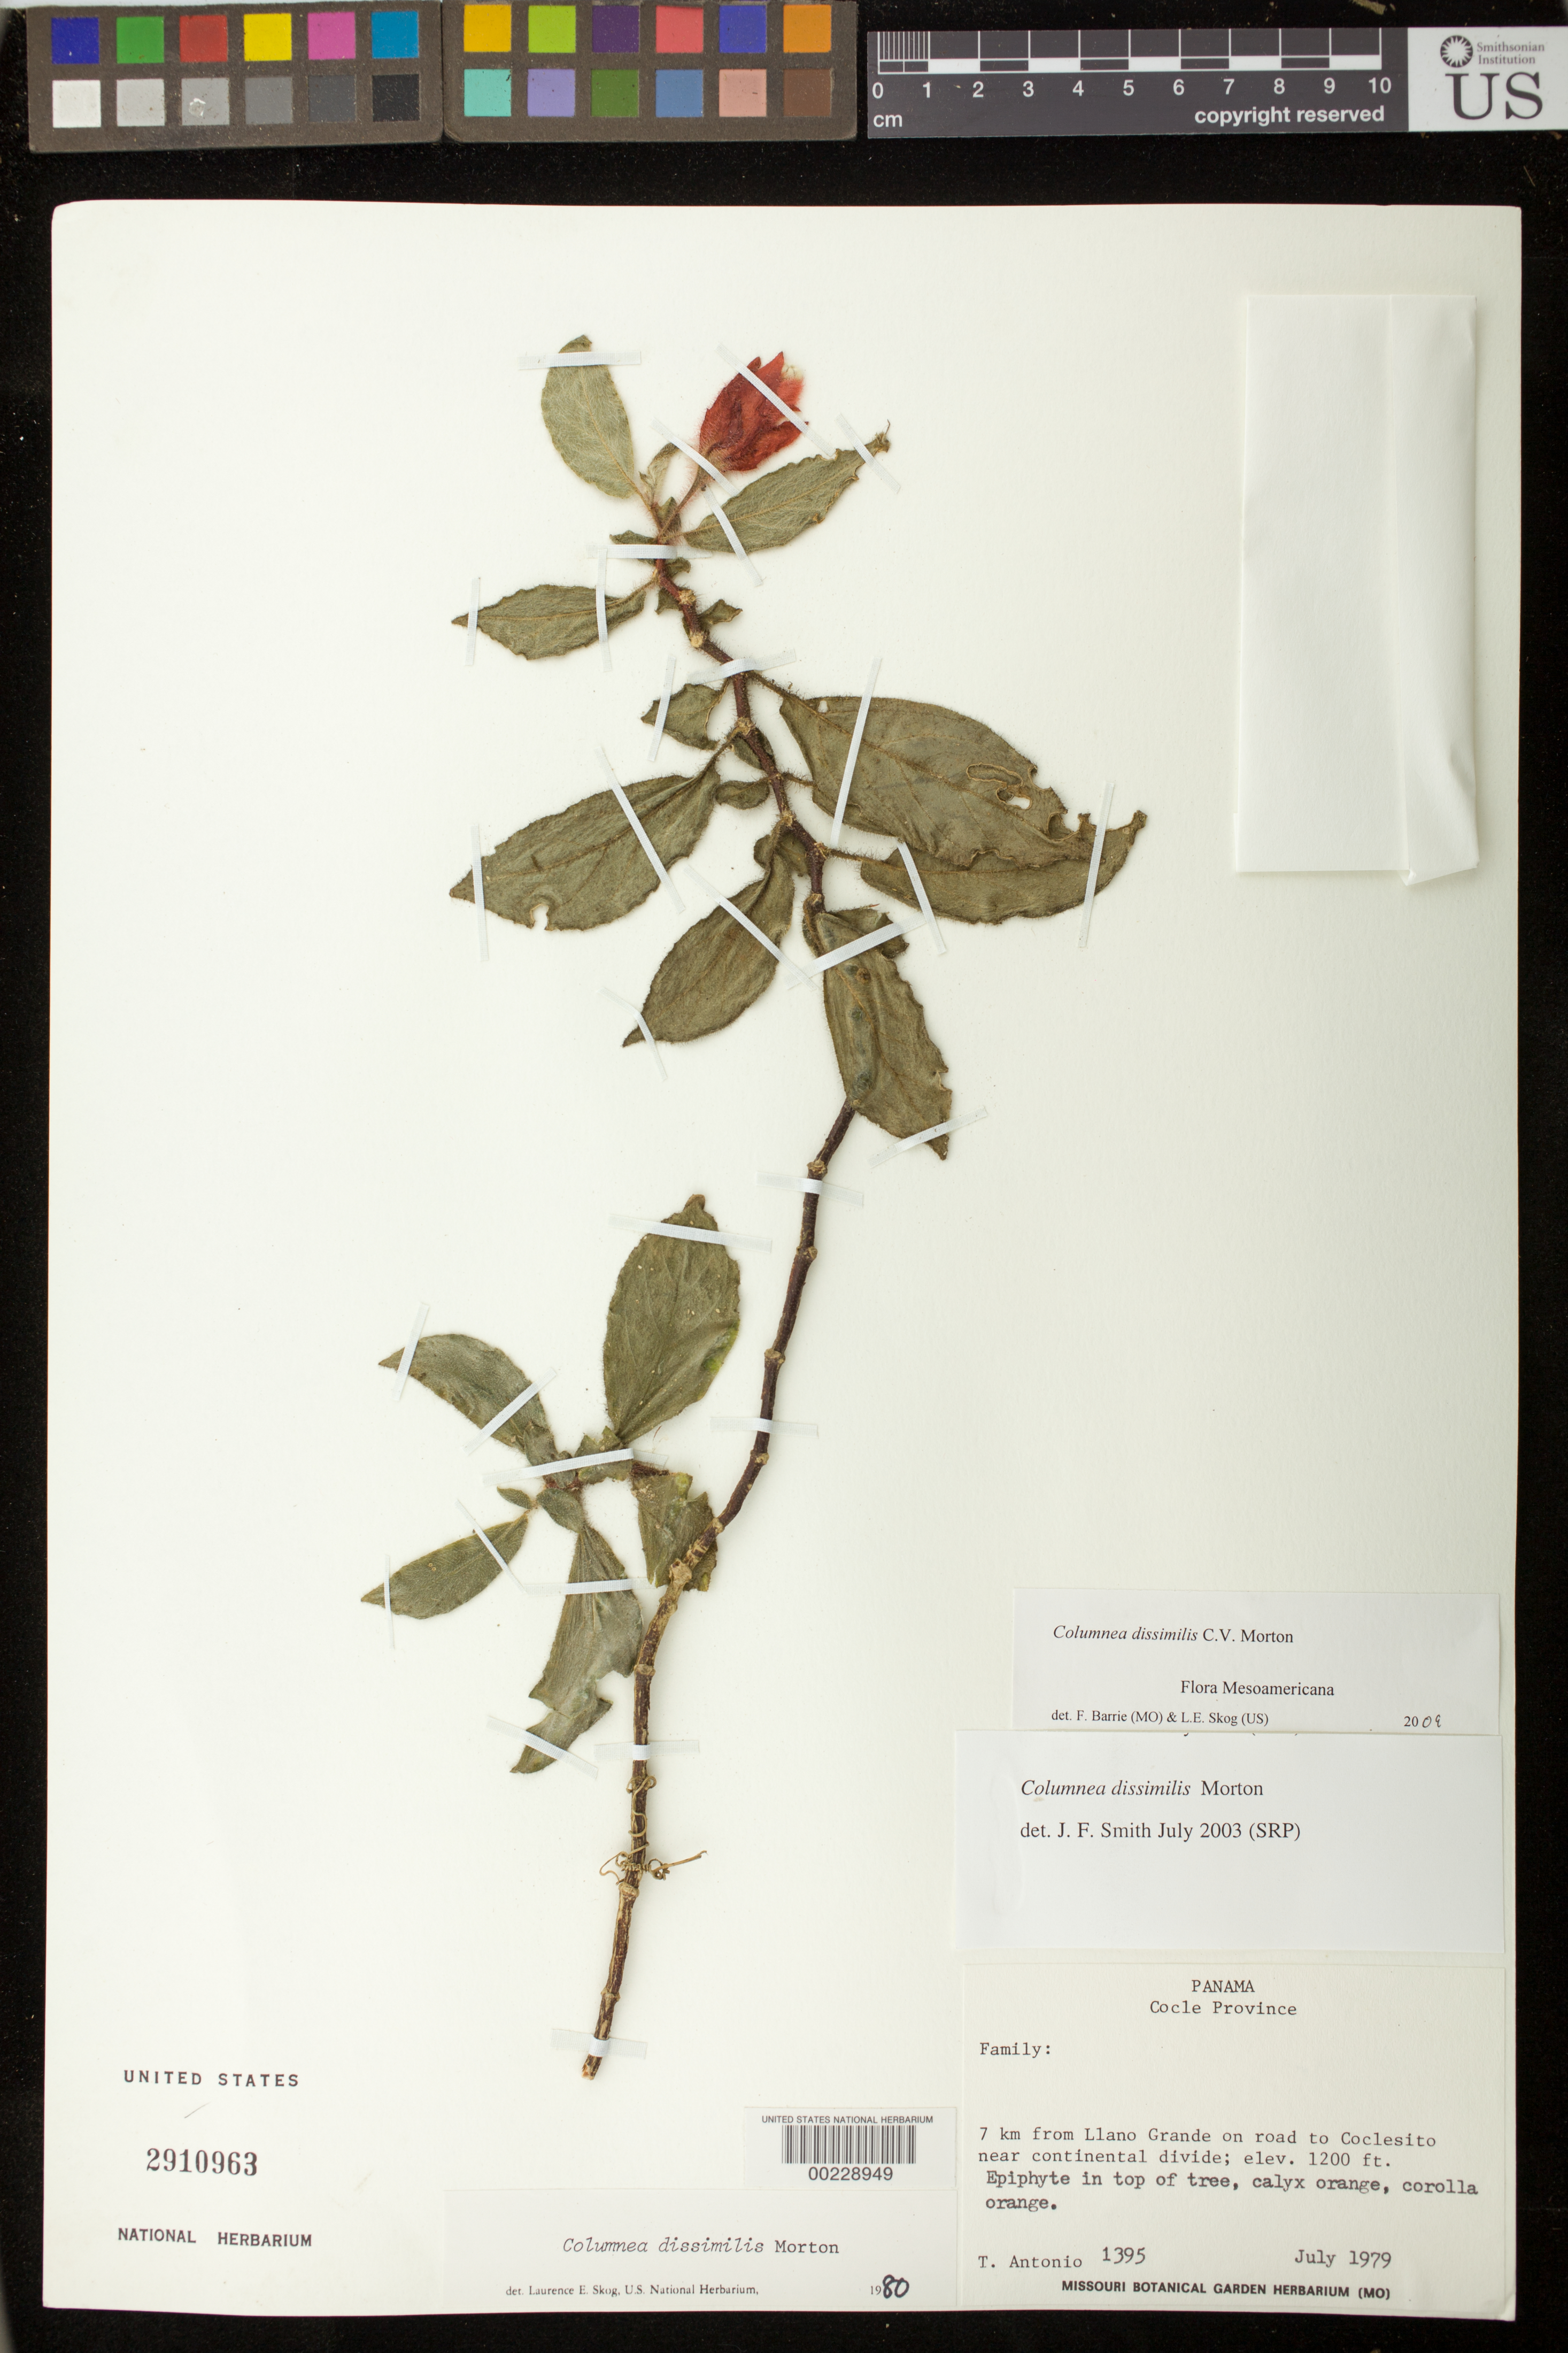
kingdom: Plantae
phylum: Tracheophyta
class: Magnoliopsida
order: Lamiales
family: Gesneriaceae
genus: Columnea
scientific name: Columnea dissimilis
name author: C.V. Morton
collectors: T. Antonio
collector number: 1395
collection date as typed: Jul 1979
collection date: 1979-07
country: Panama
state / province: Coclé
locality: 7 km from Llano Grande on road to Coclesito near continental divide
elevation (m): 366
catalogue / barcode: US 2910963